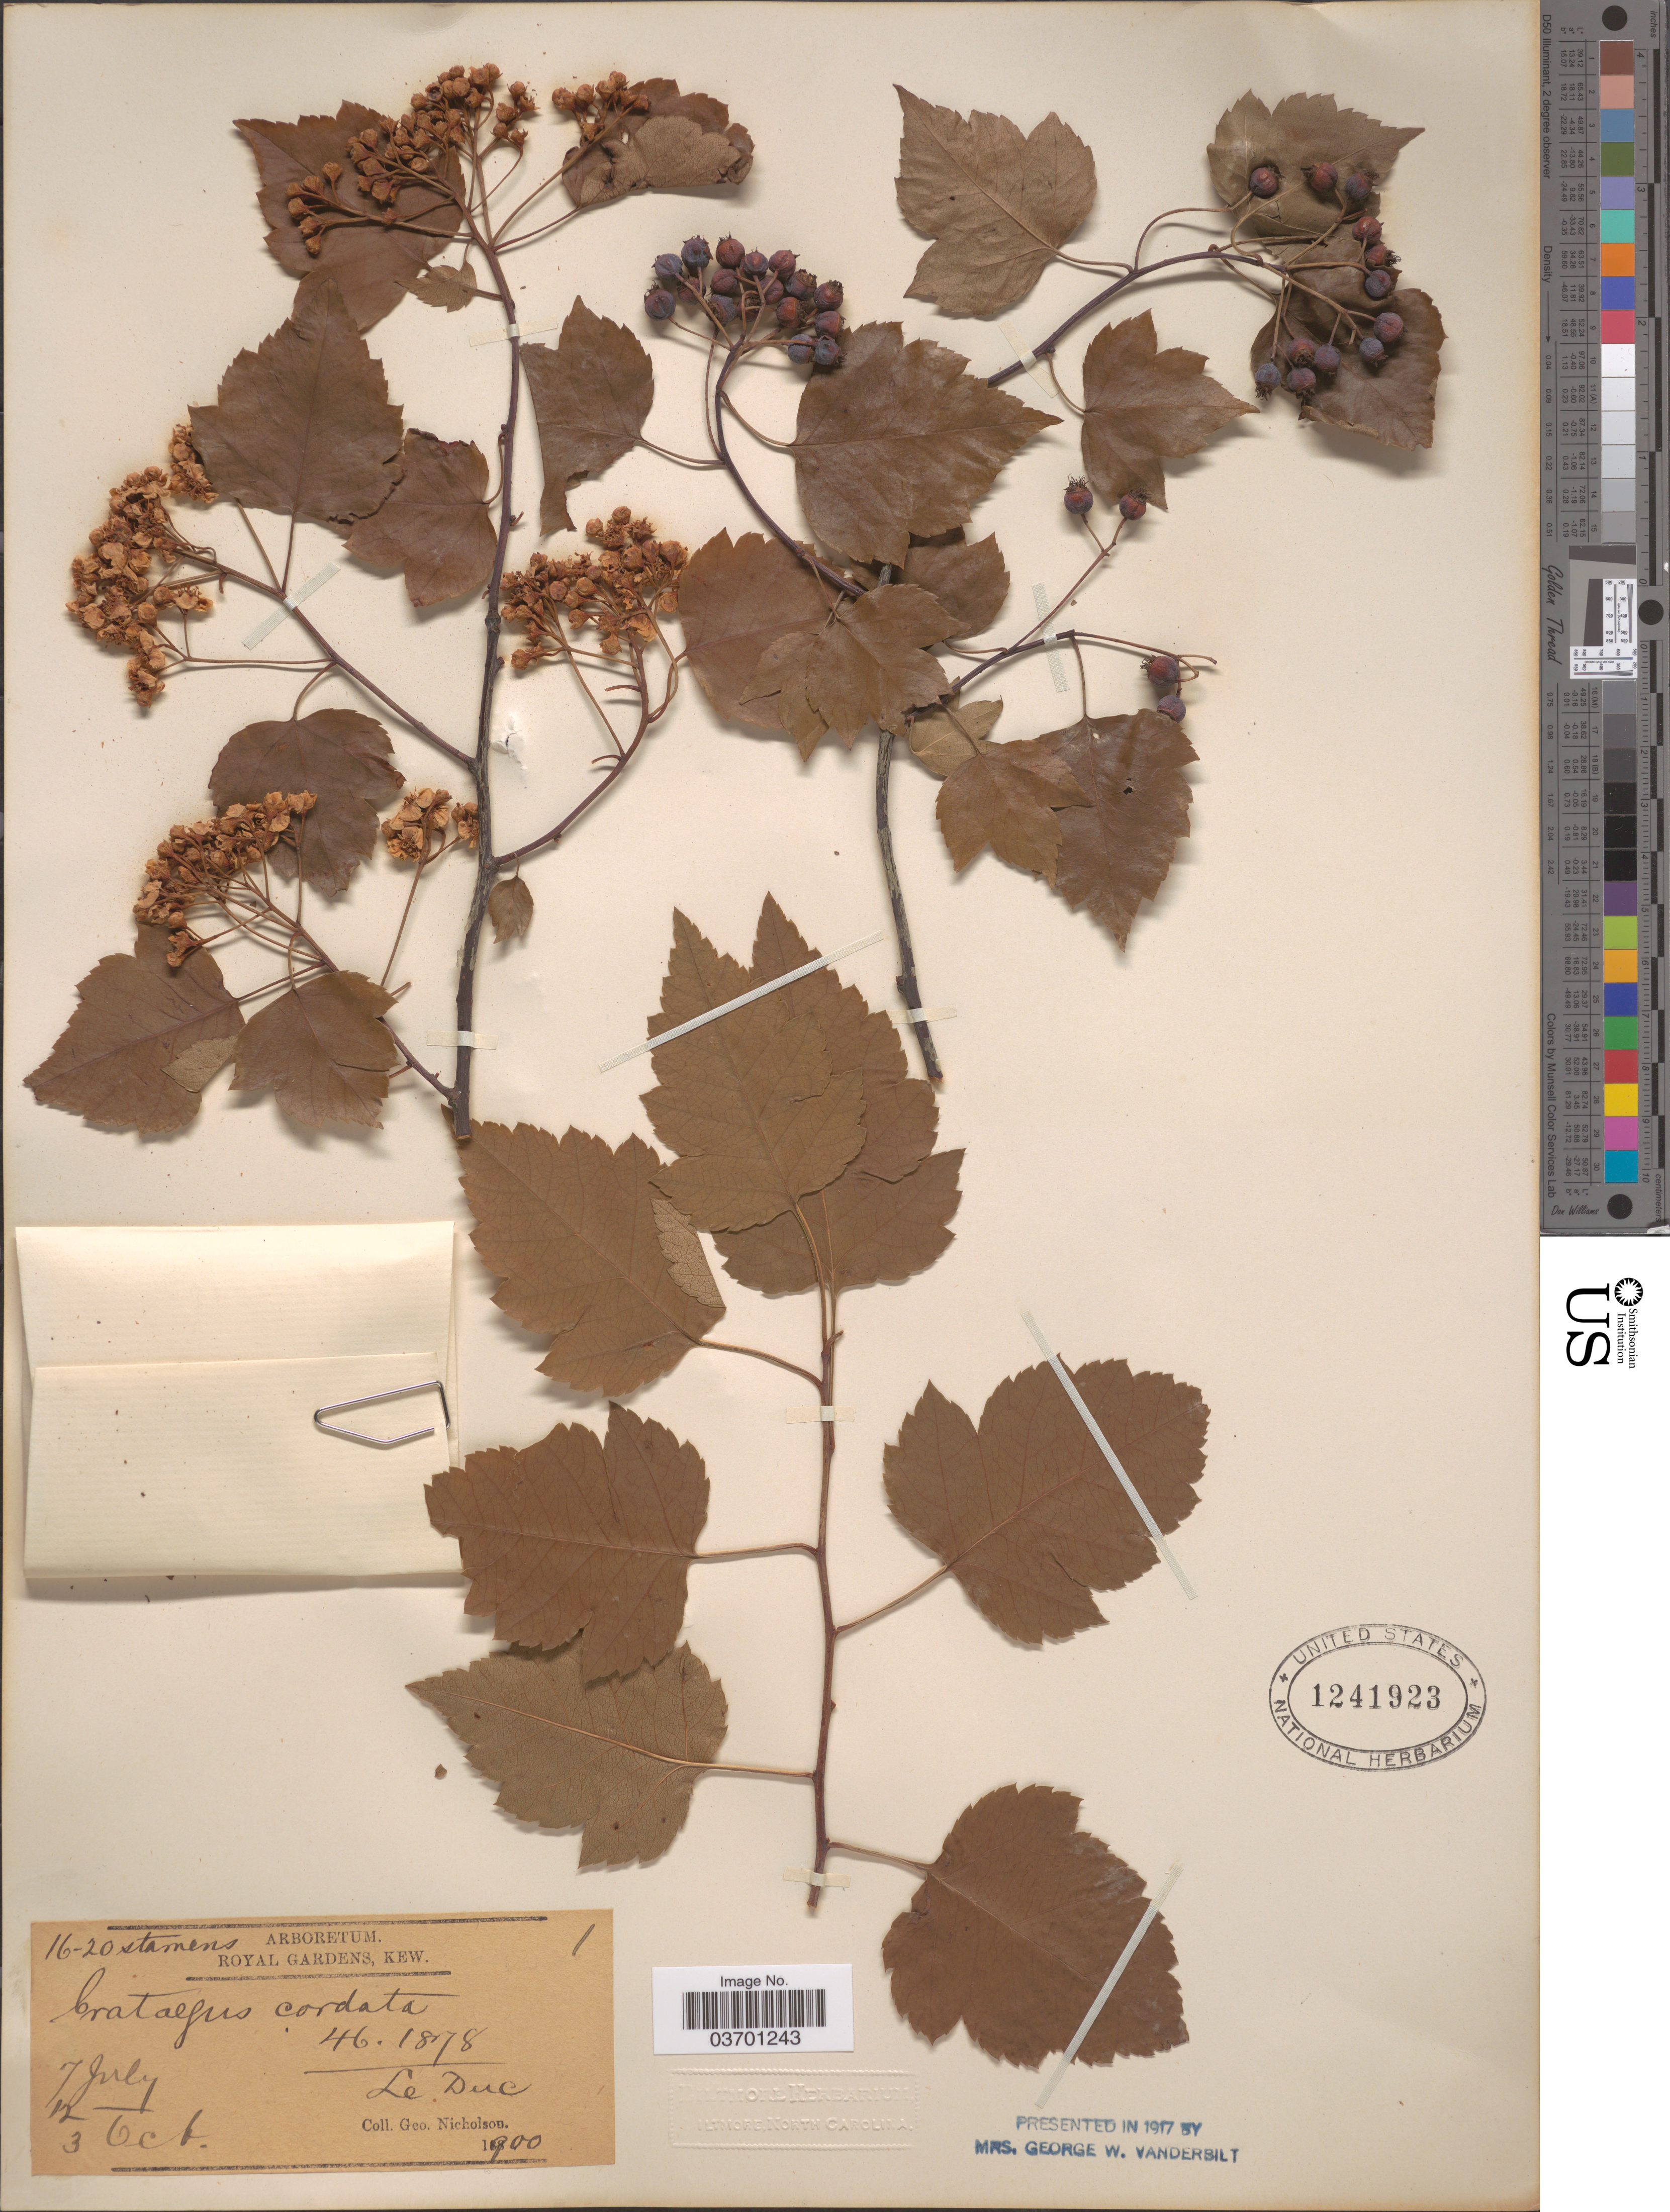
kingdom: Plantae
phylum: Tracheophyta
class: Magnoliopsida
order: Rosales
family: Rosaceae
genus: Crataegus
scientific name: Crataegus phaenopyrum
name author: (L. f.) Medik.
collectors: G. Nicholson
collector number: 461878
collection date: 1900-07-07/1900-10-03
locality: Le Duc [unsure placement]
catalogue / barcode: US 1241923